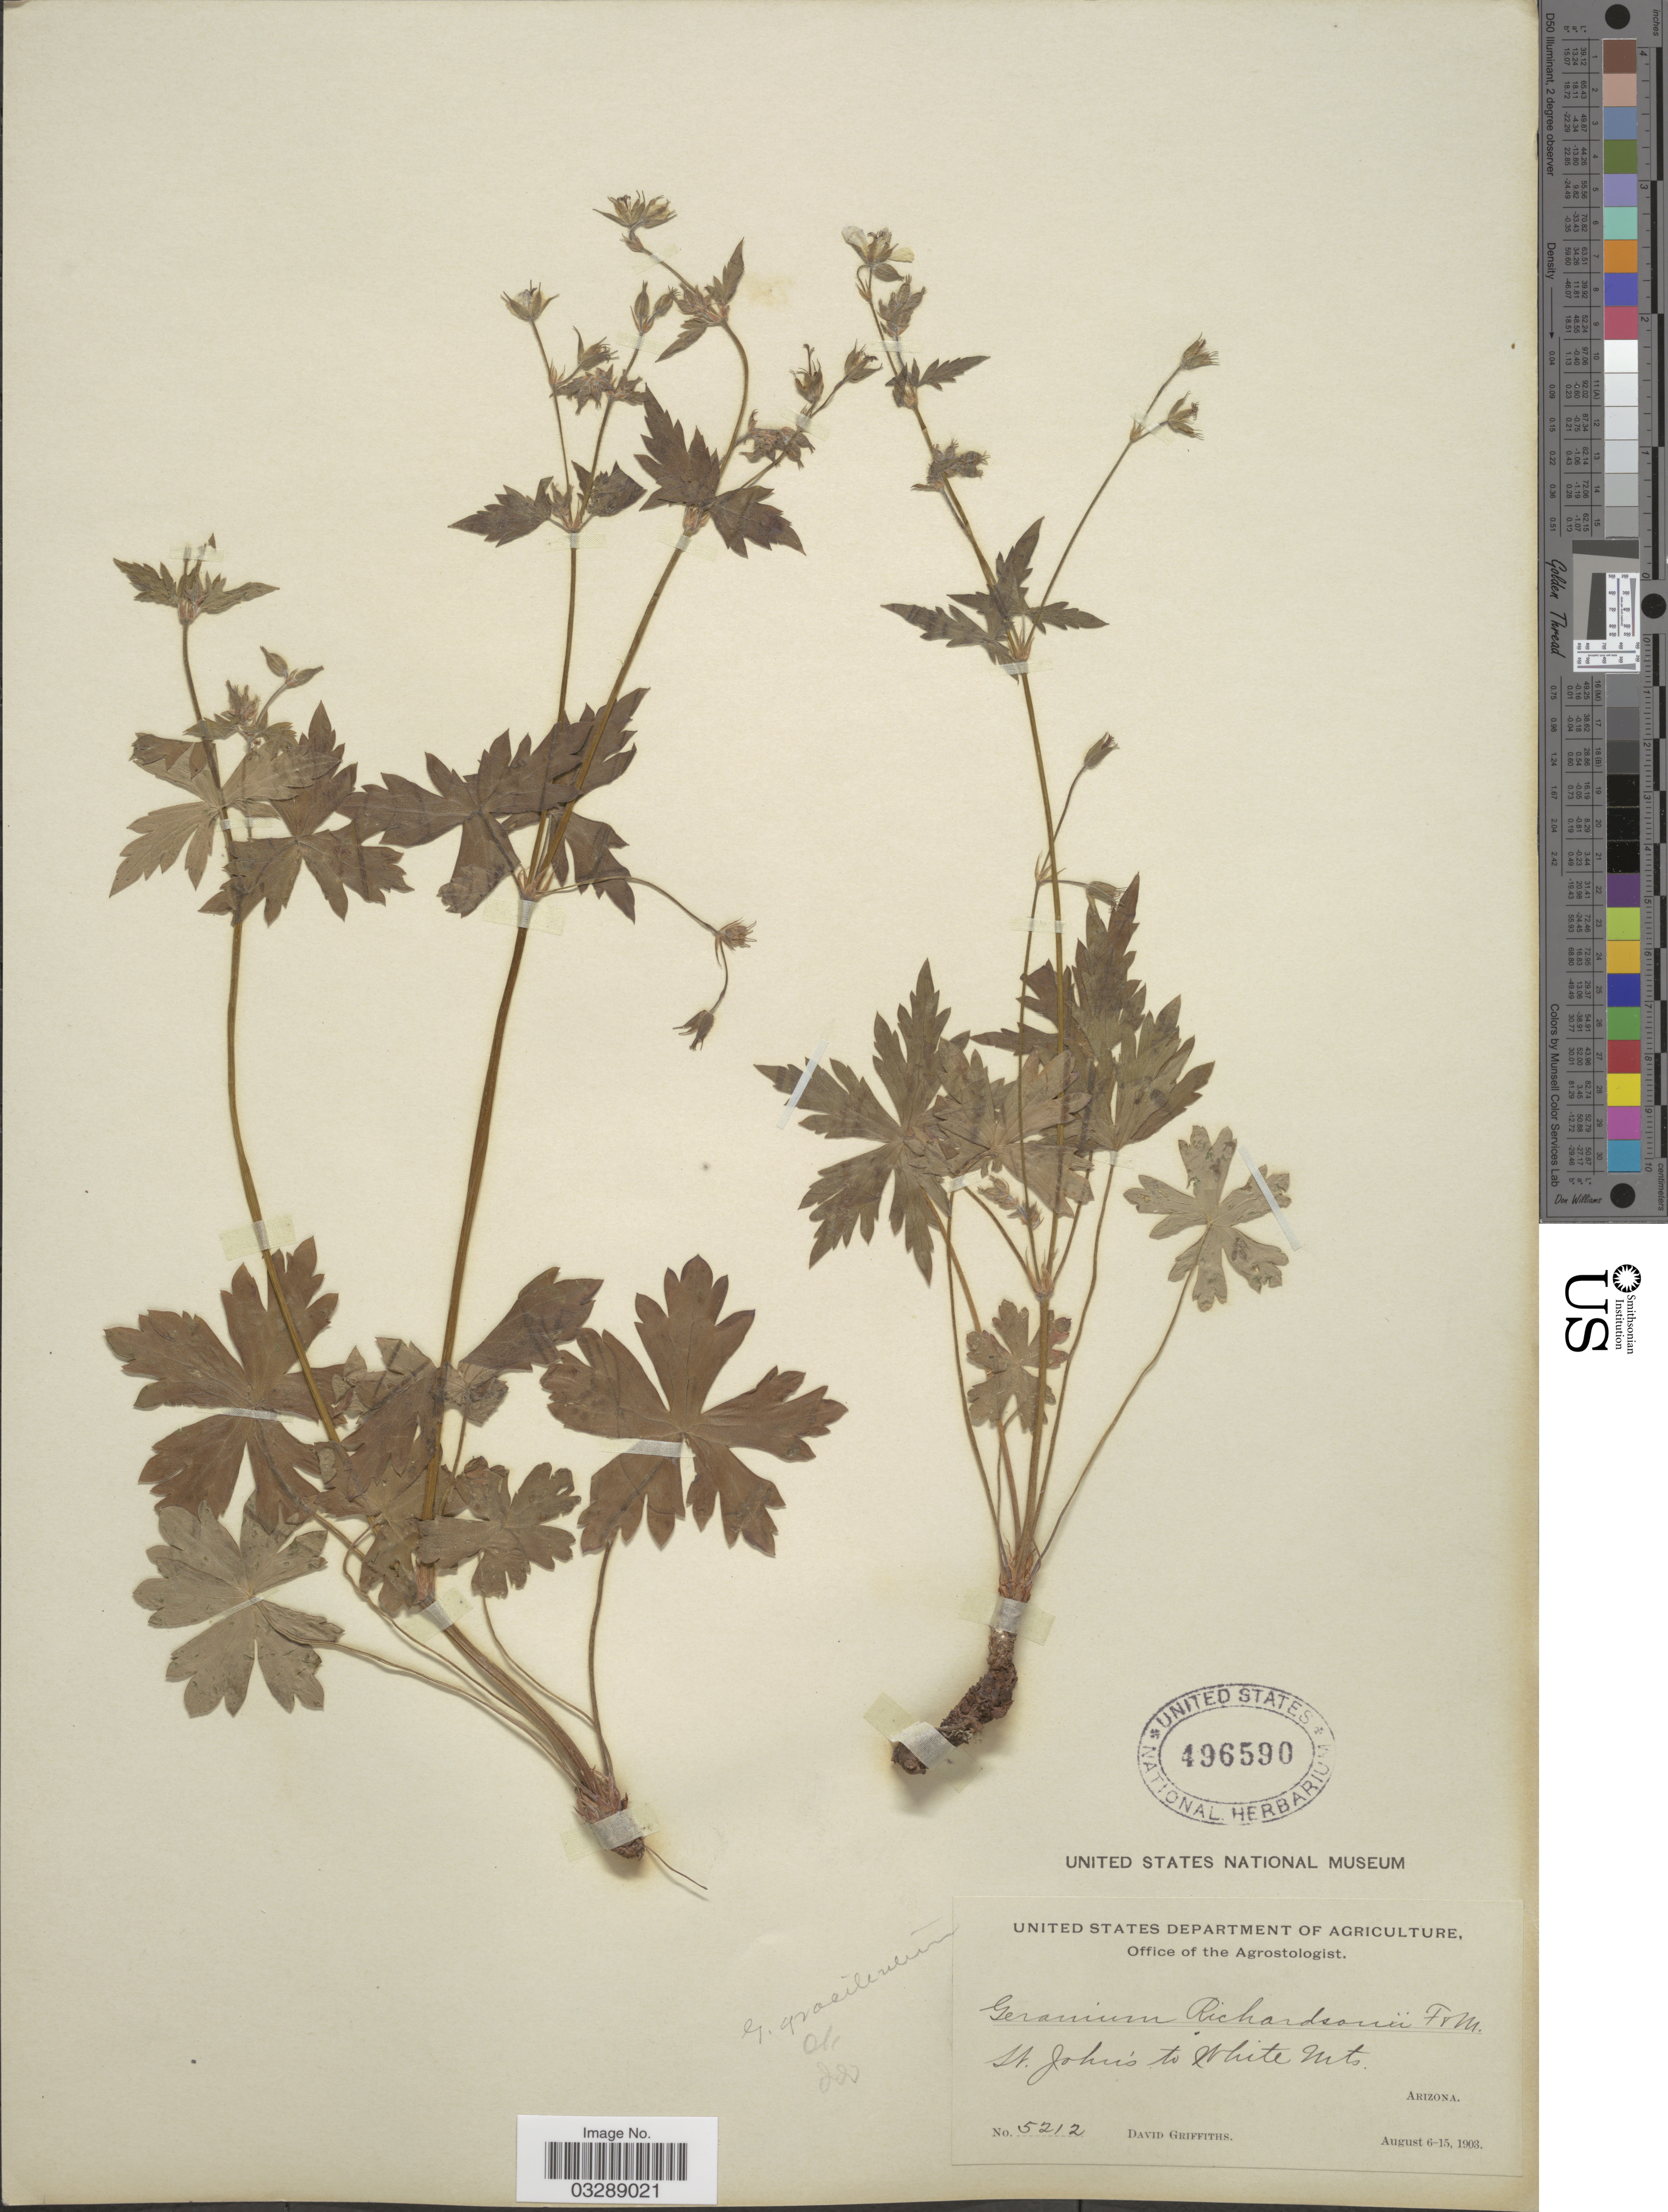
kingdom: Plantae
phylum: Tracheophyta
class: Magnoliopsida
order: Geraniales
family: Geraniaceae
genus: Geranium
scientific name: Geranium richardsonii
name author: Fisch. & Trautv.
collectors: D. Griffiths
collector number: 5212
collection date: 1903-08-06/1903-08-15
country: United States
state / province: Arizona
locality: St. John's to White Mts.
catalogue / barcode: US 496590